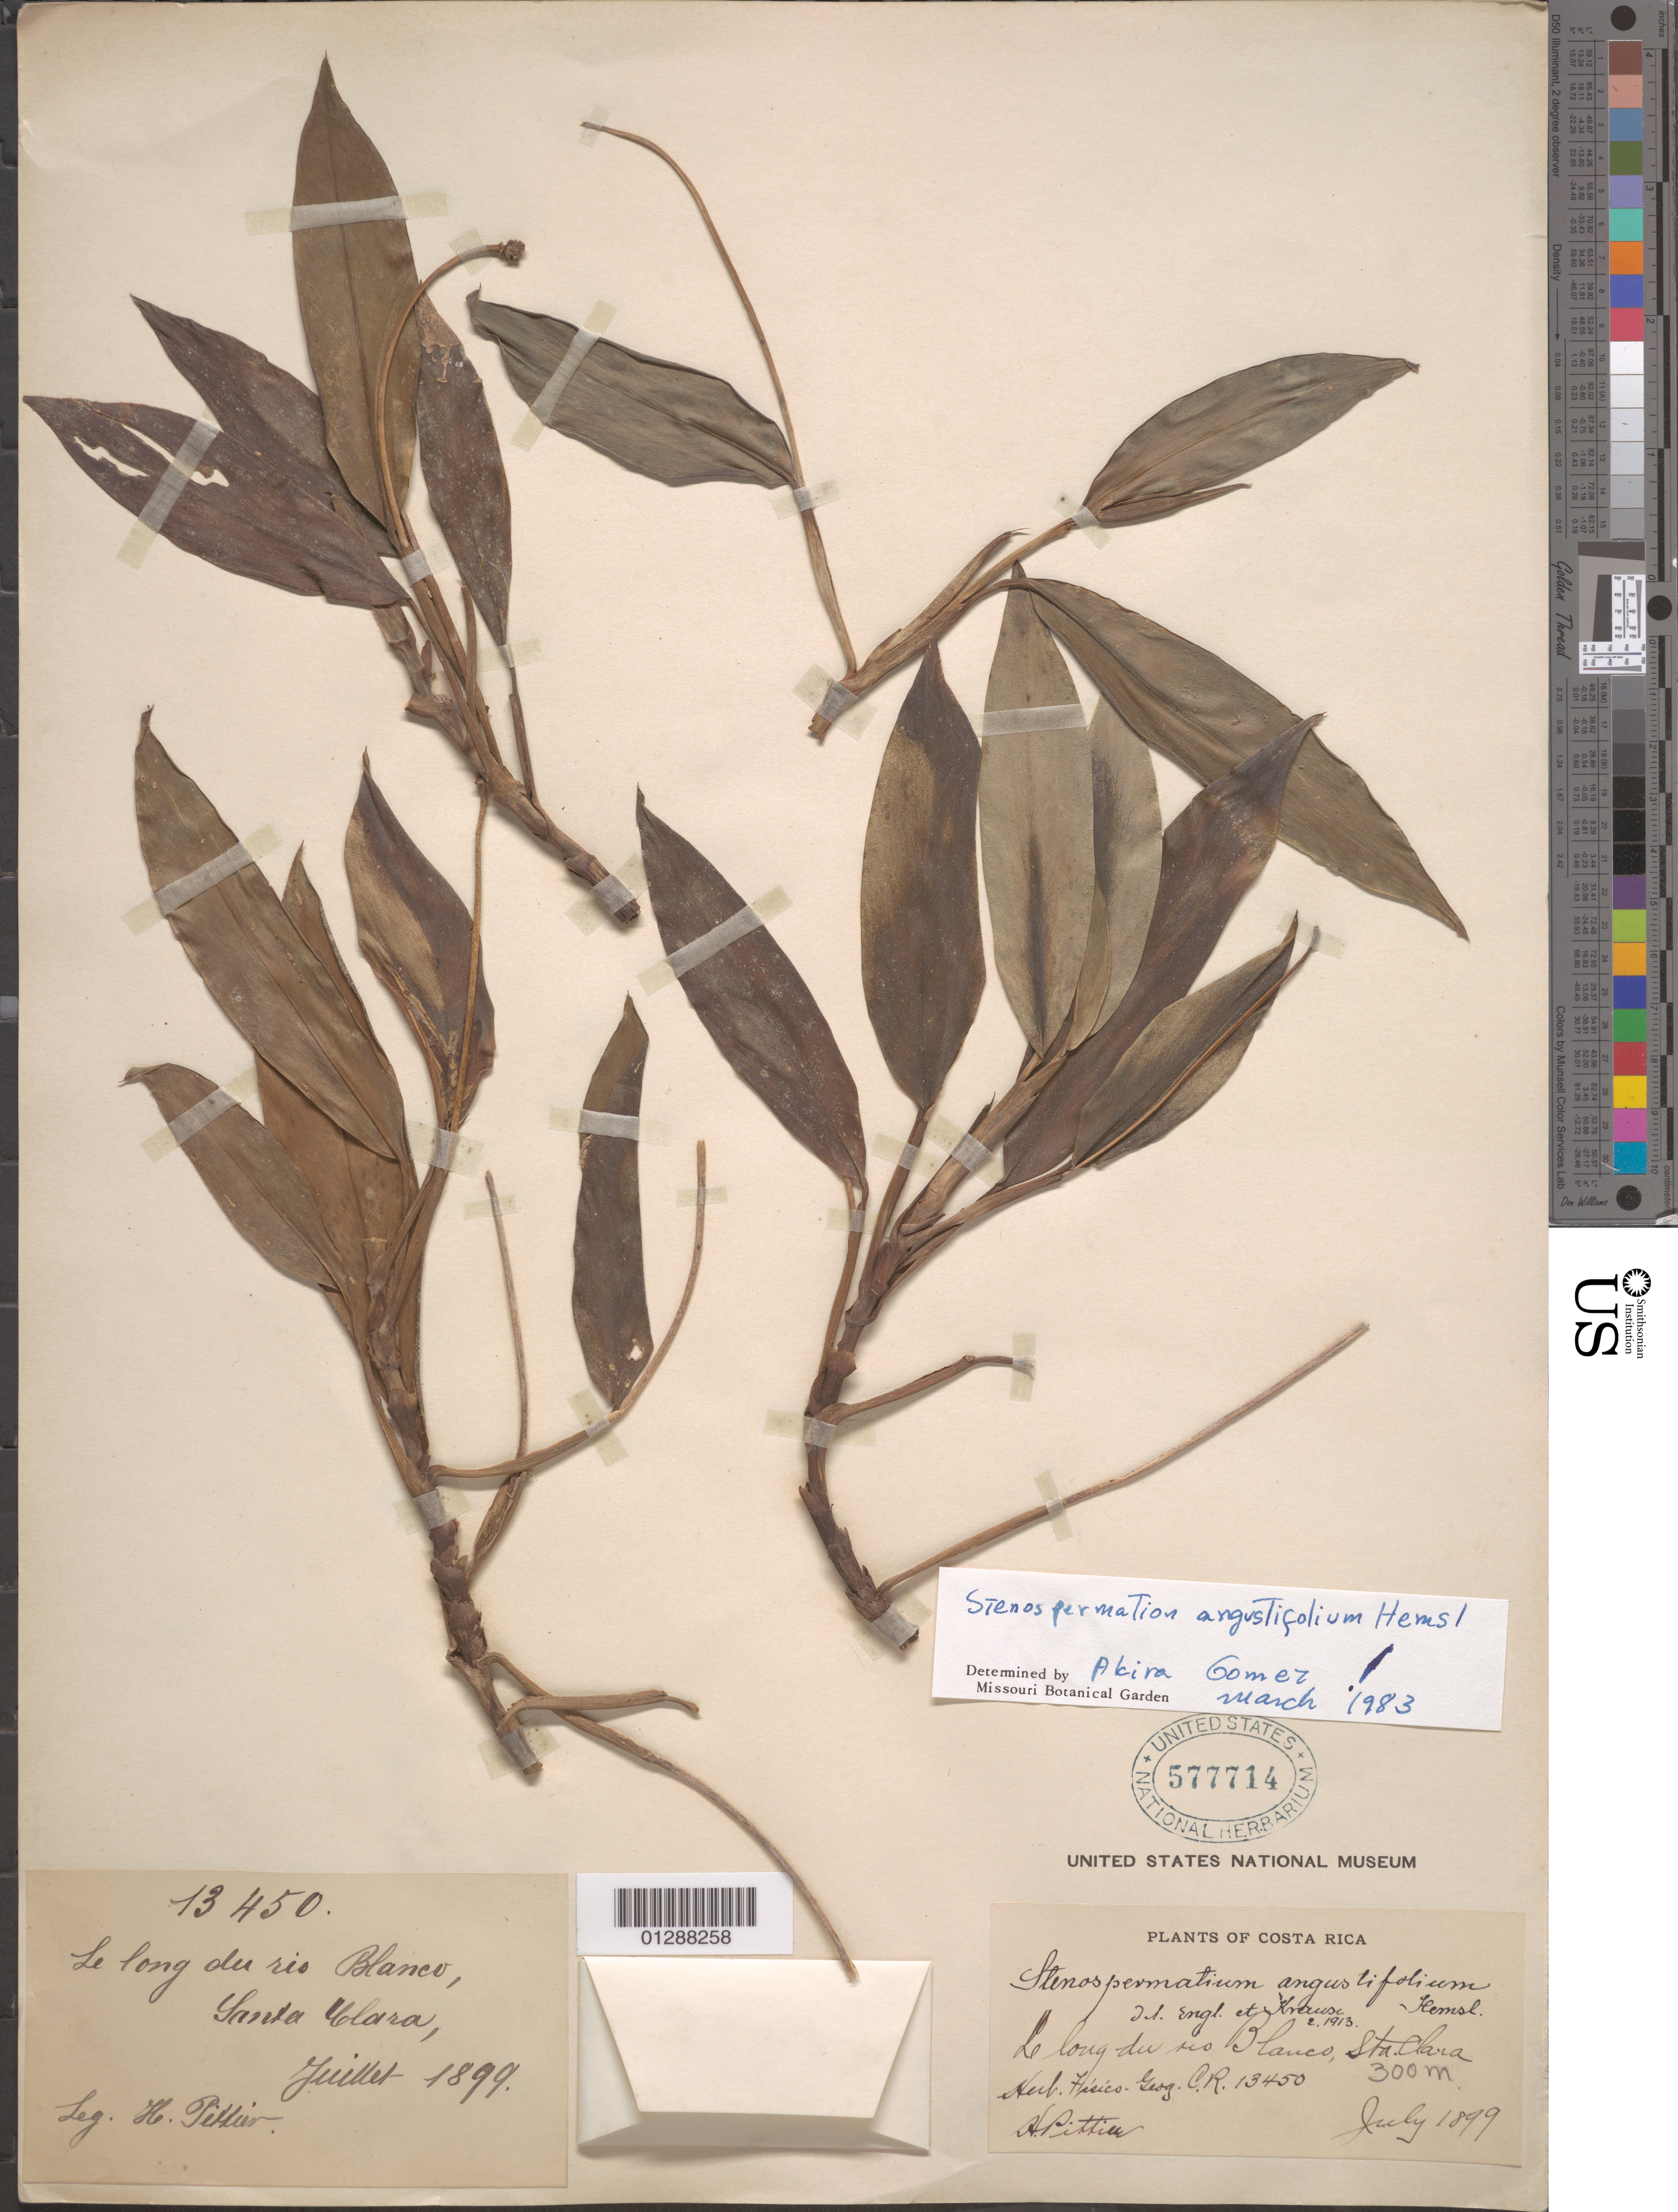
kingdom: Plantae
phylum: Tracheophyta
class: Liliopsida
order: Alismatales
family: Araceae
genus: Stenospermation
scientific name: Stenospermation angustifolium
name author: Hemsl.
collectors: H. F. Pittier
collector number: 13450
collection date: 1899-07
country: Costa Rica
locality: Le long du rio Blanco, Santa Clara.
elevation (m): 300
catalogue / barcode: US 577714